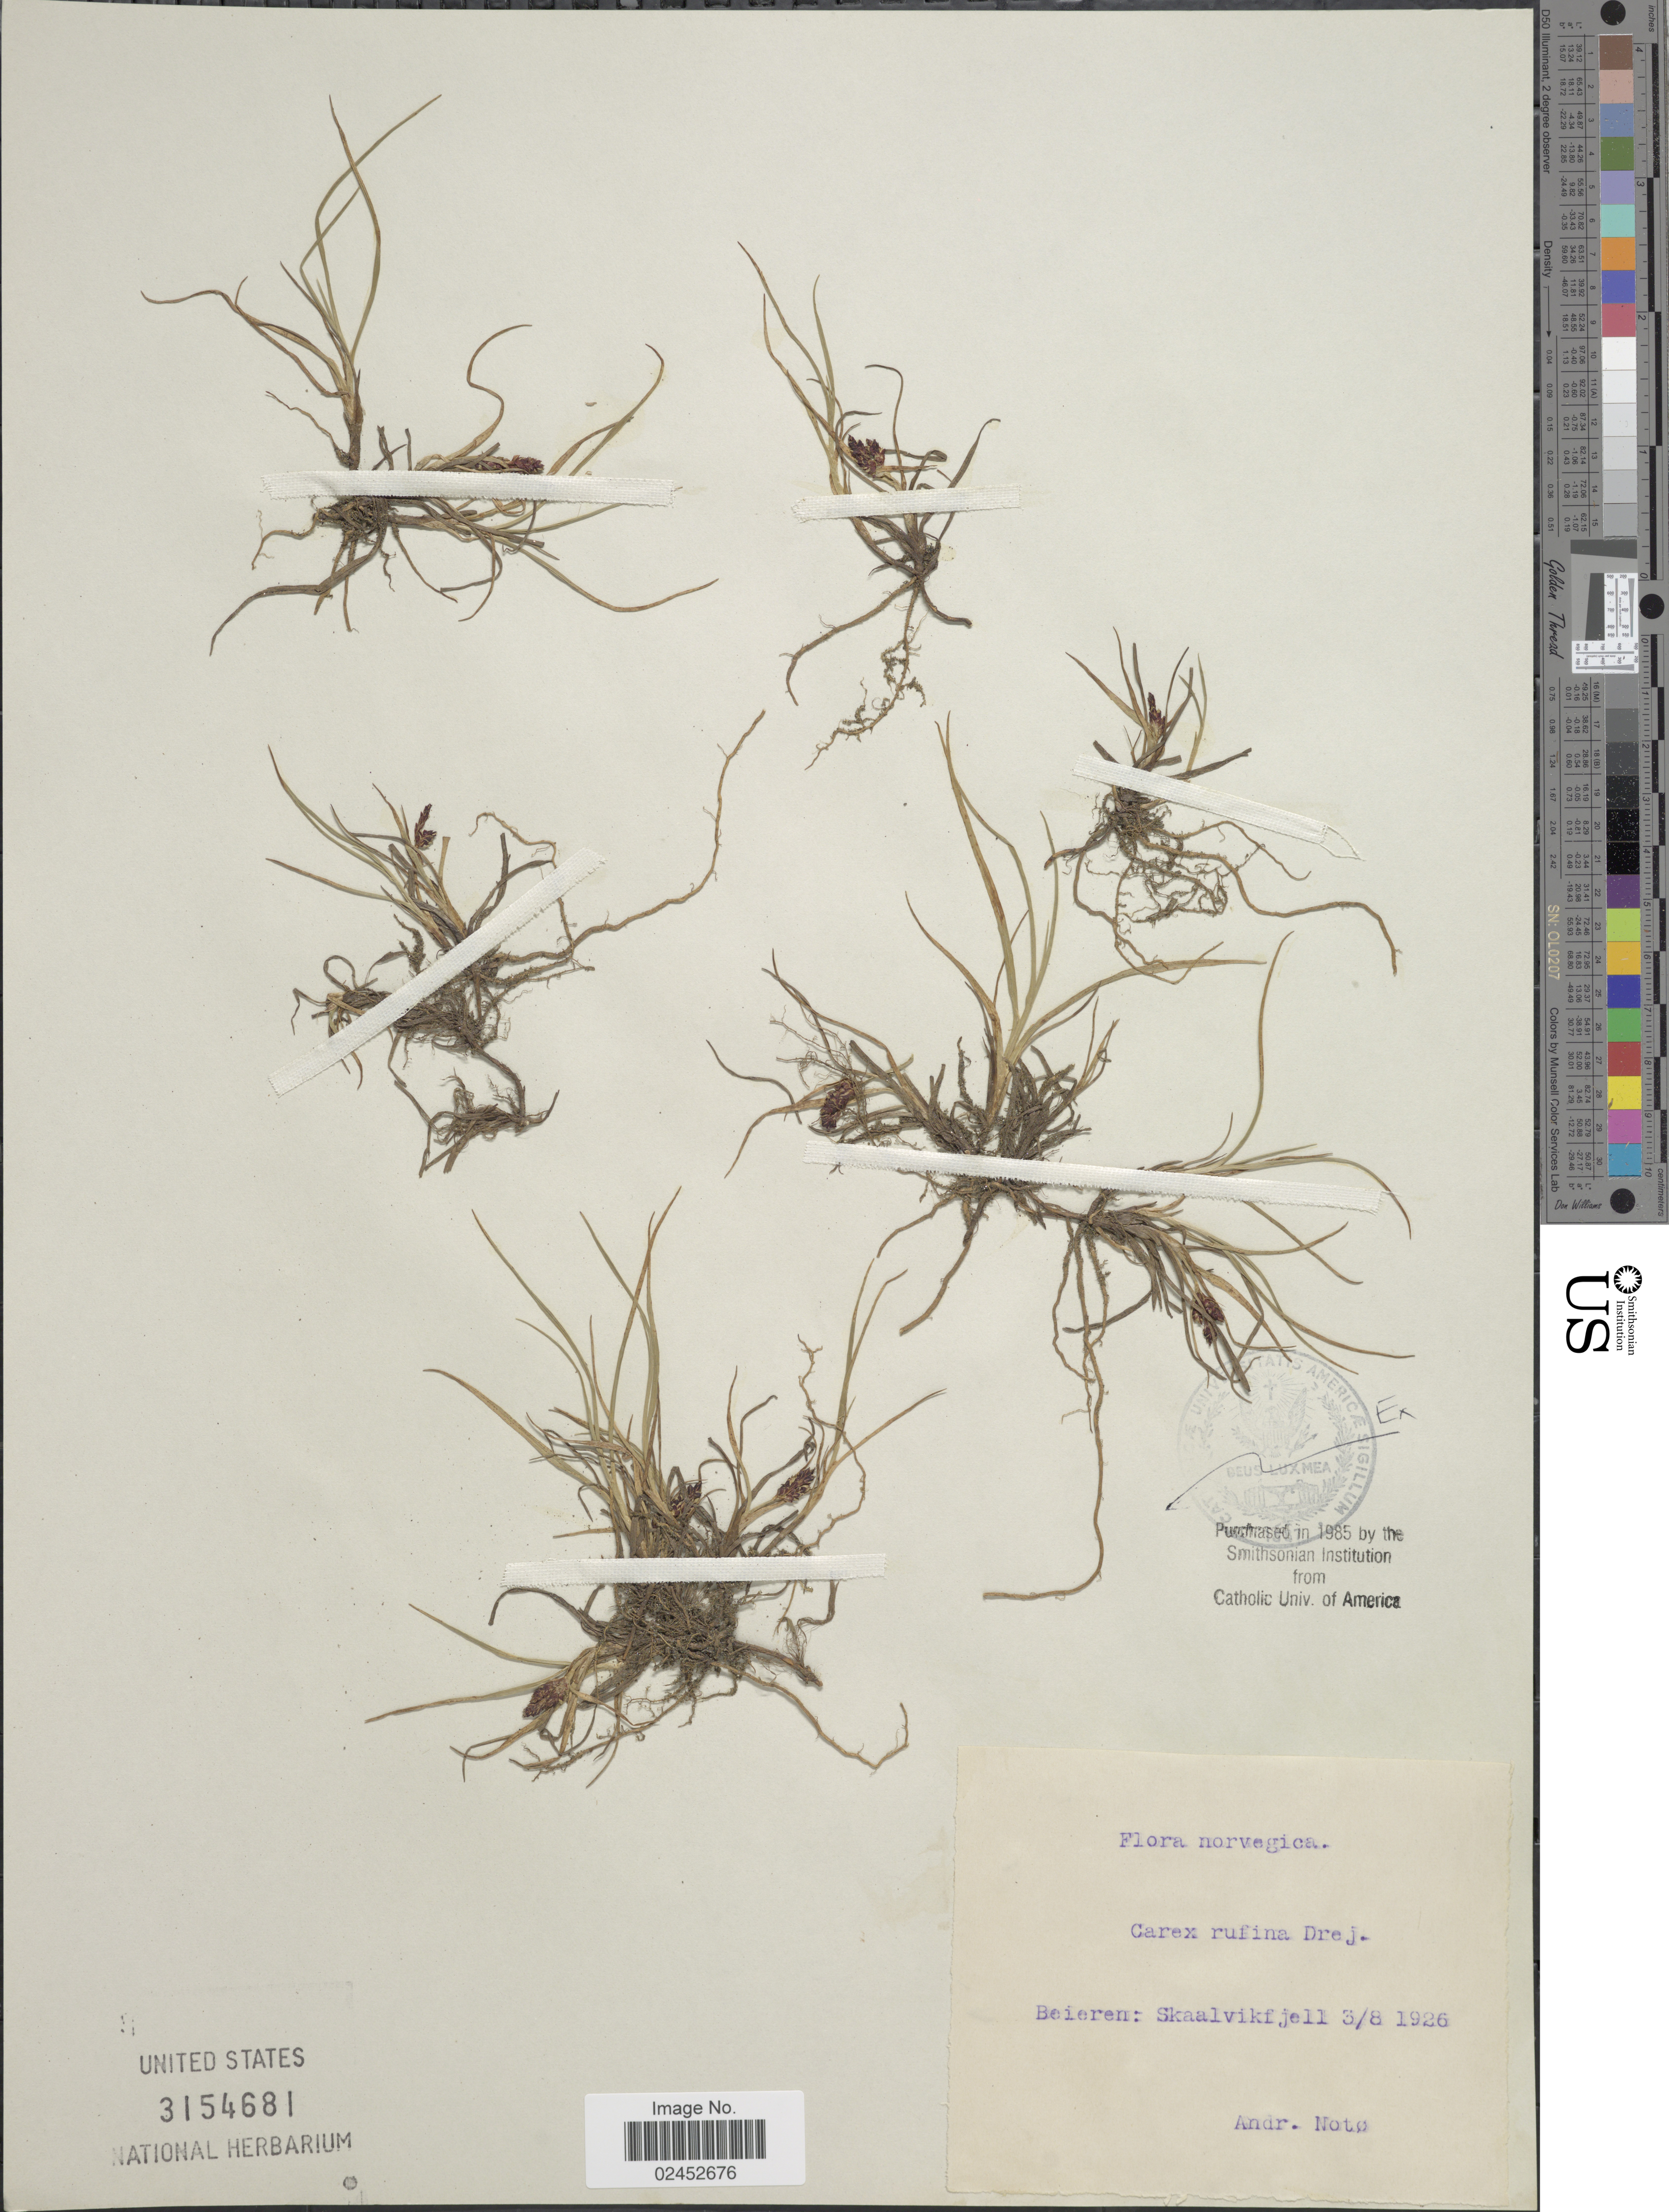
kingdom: Plantae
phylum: Tracheophyta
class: Liliopsida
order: Poales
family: Cyperaceae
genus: Carex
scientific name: Carex rufina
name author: Drejer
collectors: A. Noto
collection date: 1926-08-03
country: Norway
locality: Norvegica, Beieren: Skaalvikfjell.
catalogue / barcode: US 3154681